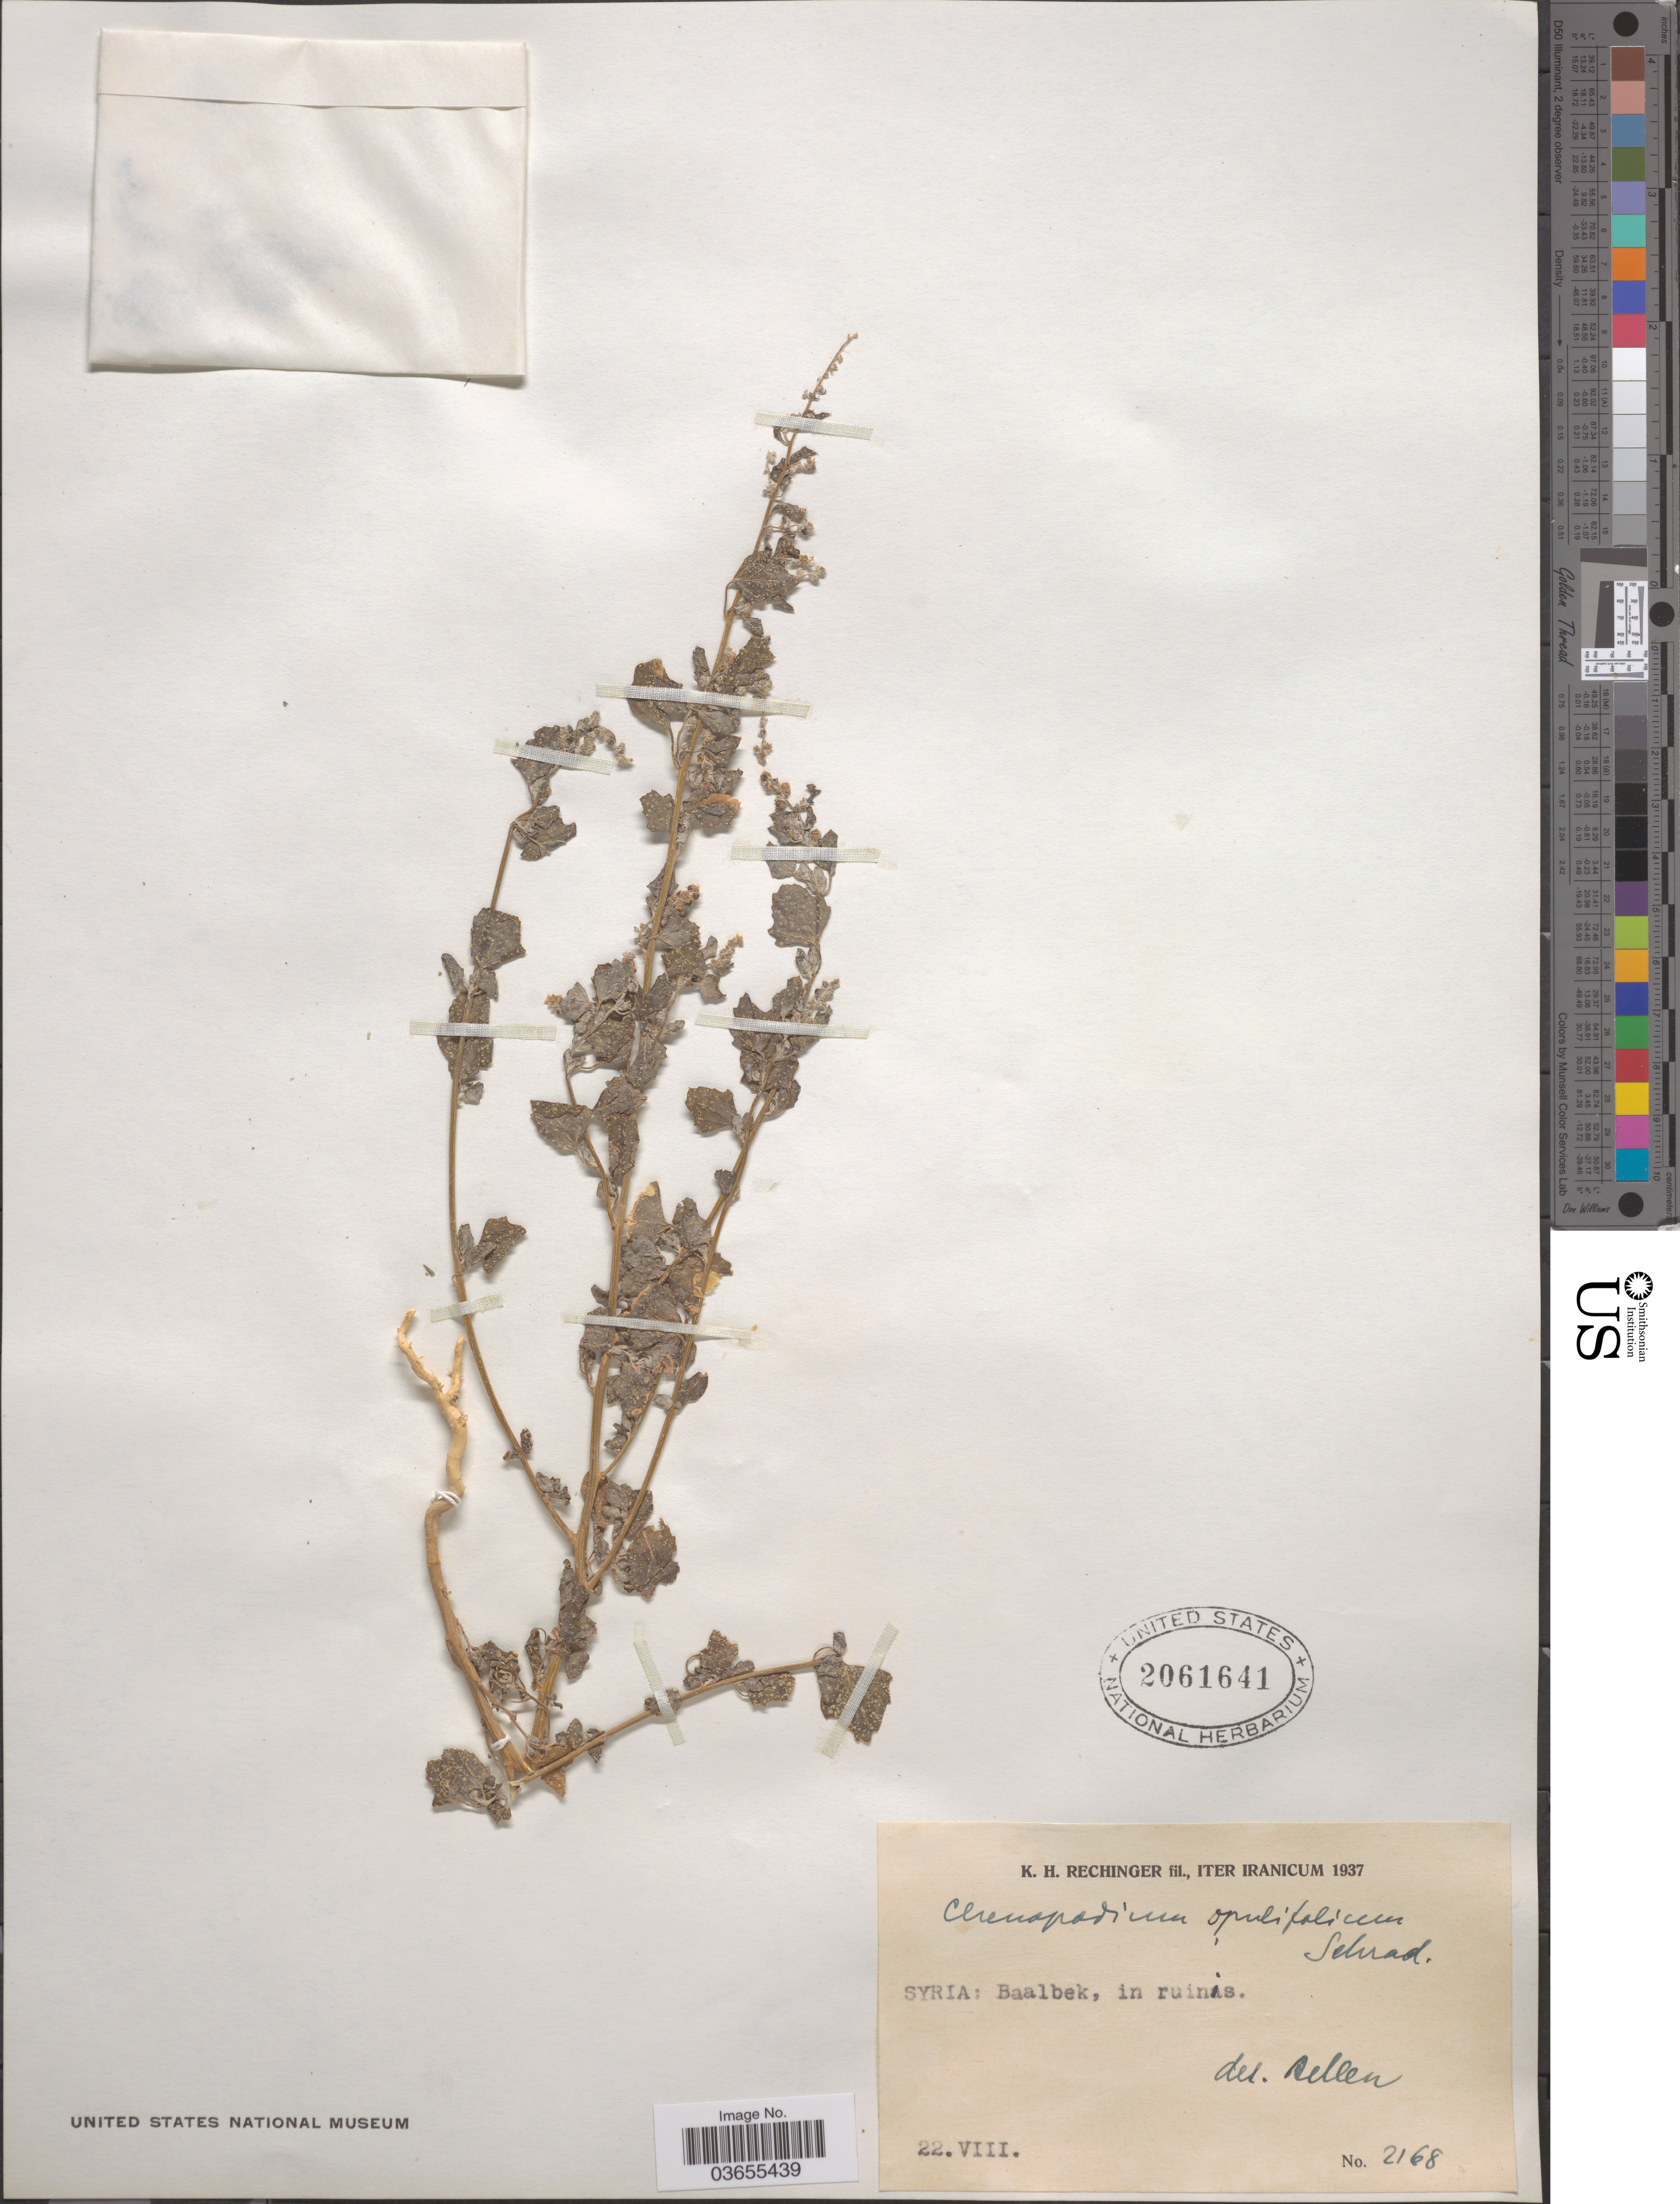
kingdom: Plantae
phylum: Tracheophyta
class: Magnoliopsida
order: Caryophyllales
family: Amaranthaceae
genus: Chenopodium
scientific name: Chenopodium opulifolium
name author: Schrad. ex W.D.J. Koch & Ziz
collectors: K. H. Rechinger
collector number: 2168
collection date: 1937-08-22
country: Syria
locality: Baalbek.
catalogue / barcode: US 2061641